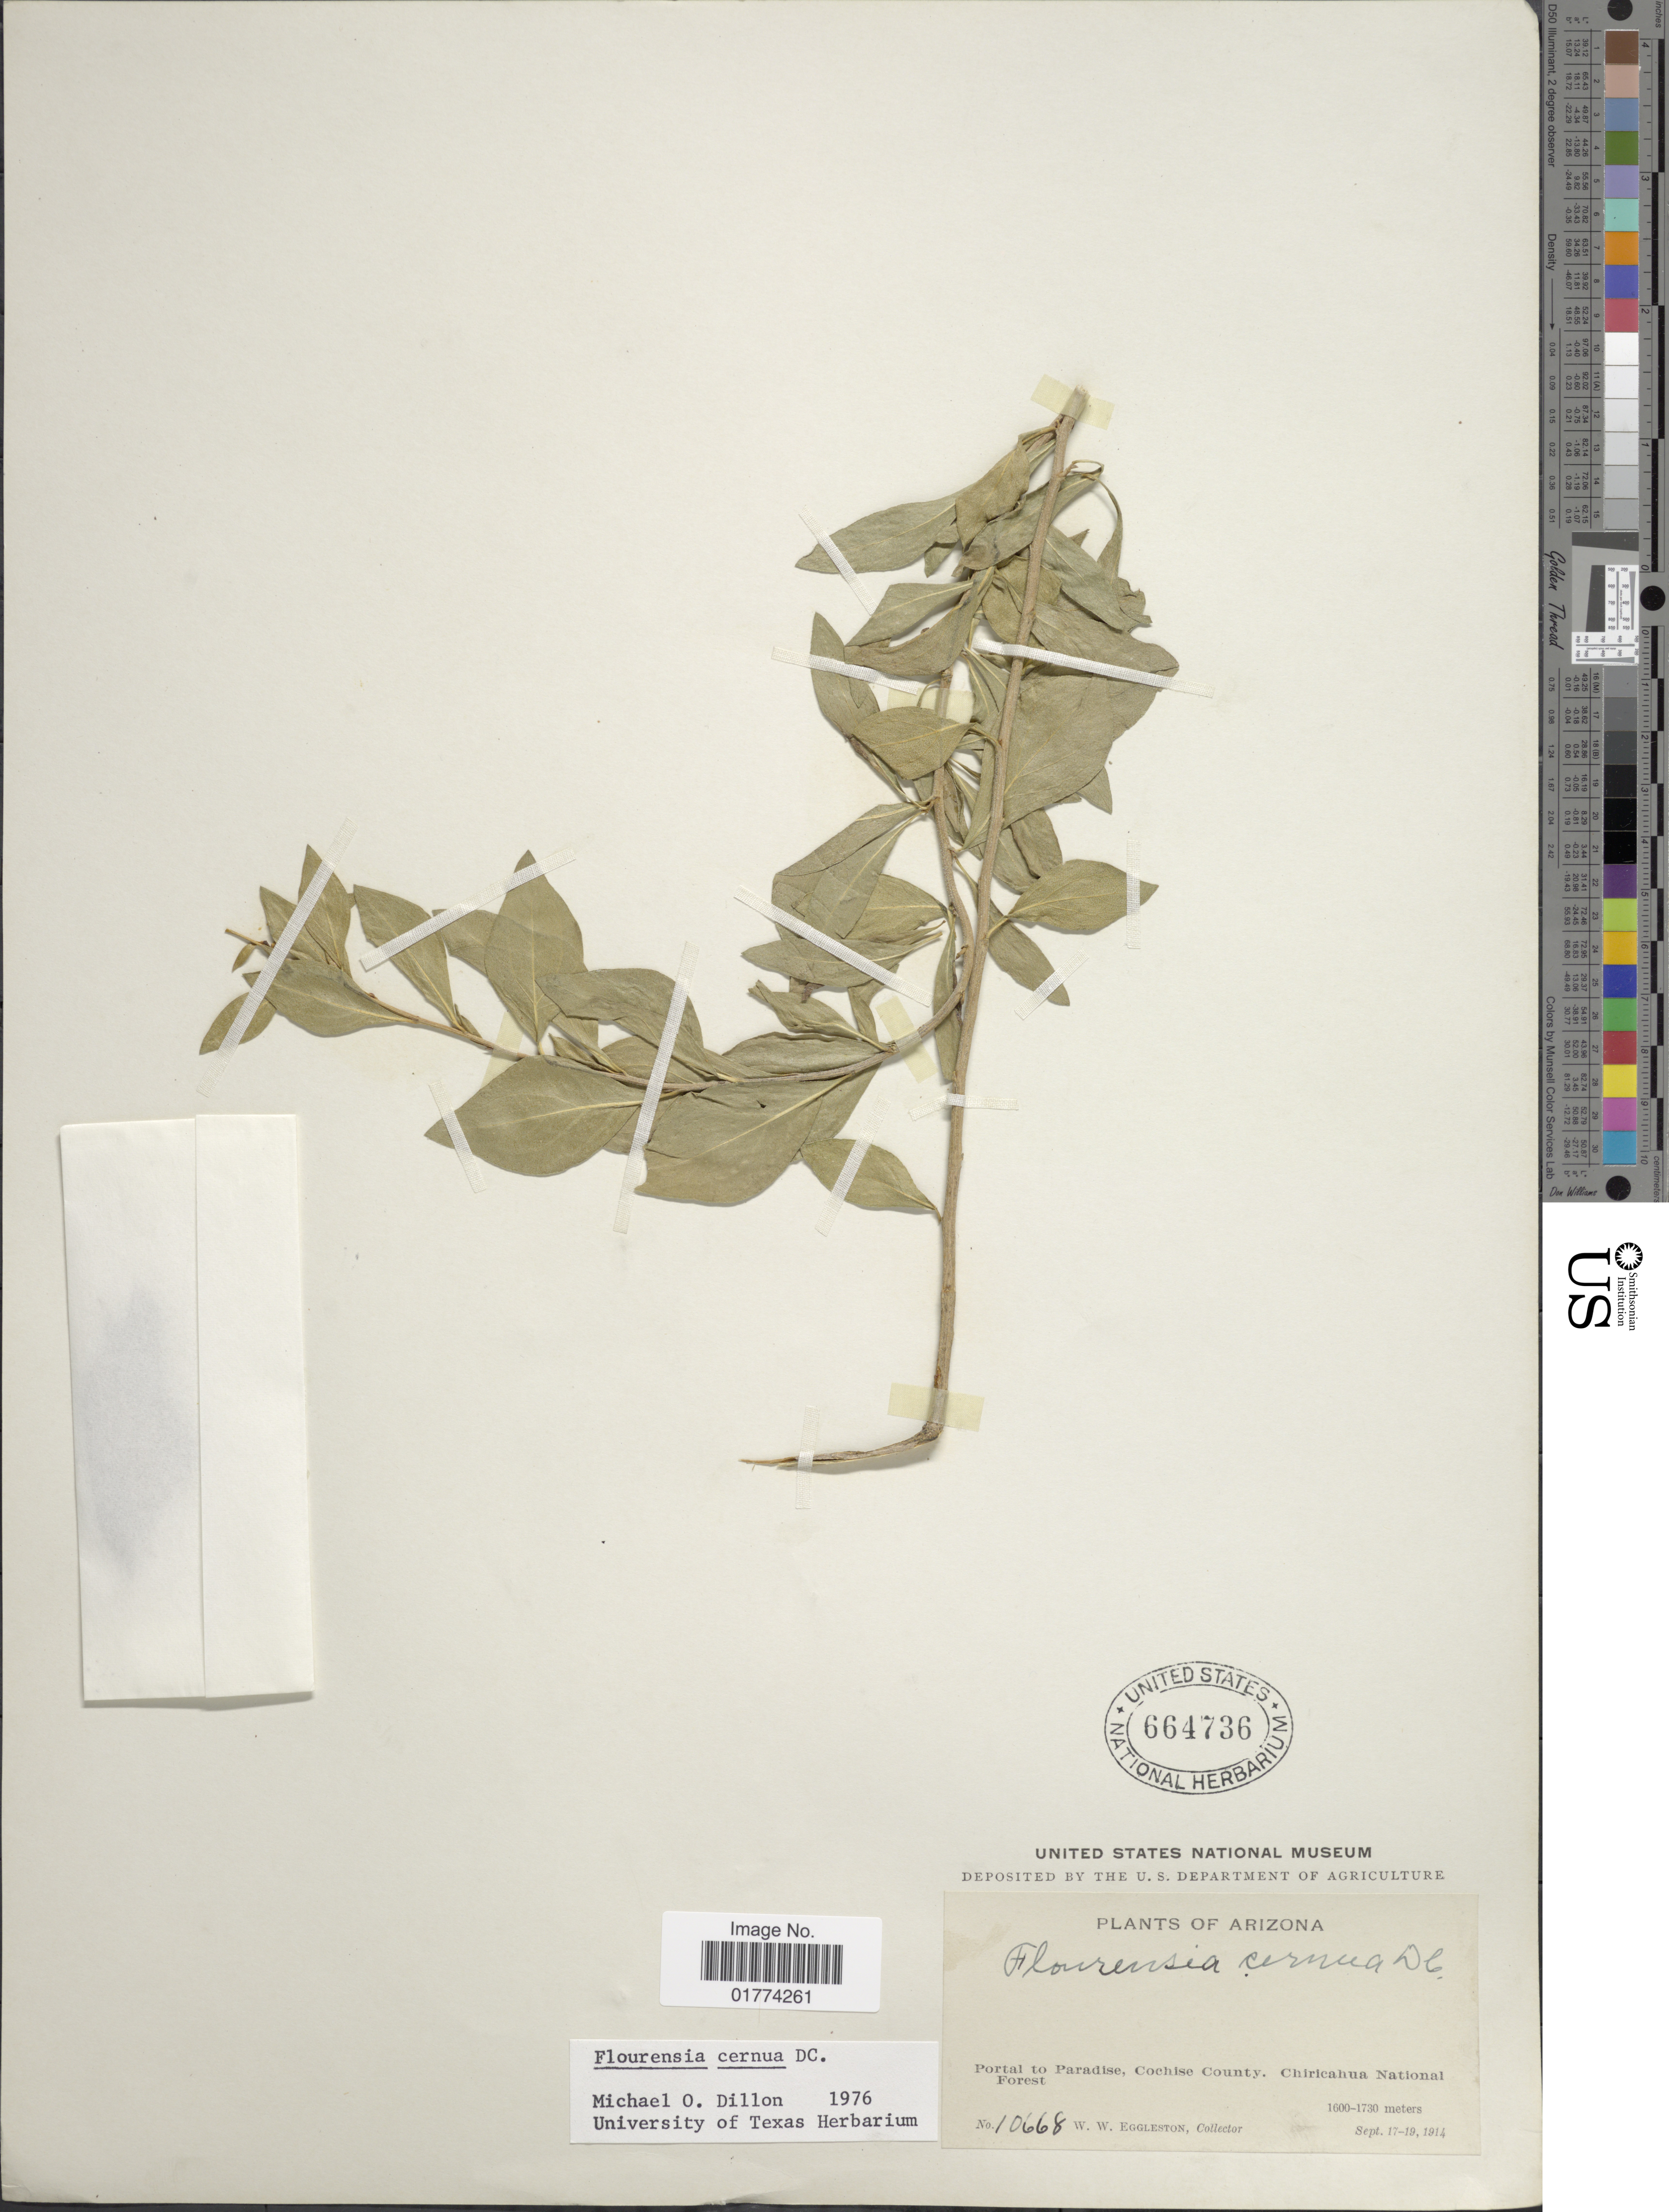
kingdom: Plantae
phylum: Tracheophyta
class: Magnoliopsida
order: Asterales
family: Asteraceae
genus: Flourensia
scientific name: Flourensia cernua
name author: DC.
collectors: W. W. Eggleston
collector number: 10668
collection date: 1914-09-17/1914-09-19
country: United States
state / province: Arizona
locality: Portal to Paradise, Cochise County, Chiricahua National Forest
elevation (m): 1600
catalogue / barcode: US 664736